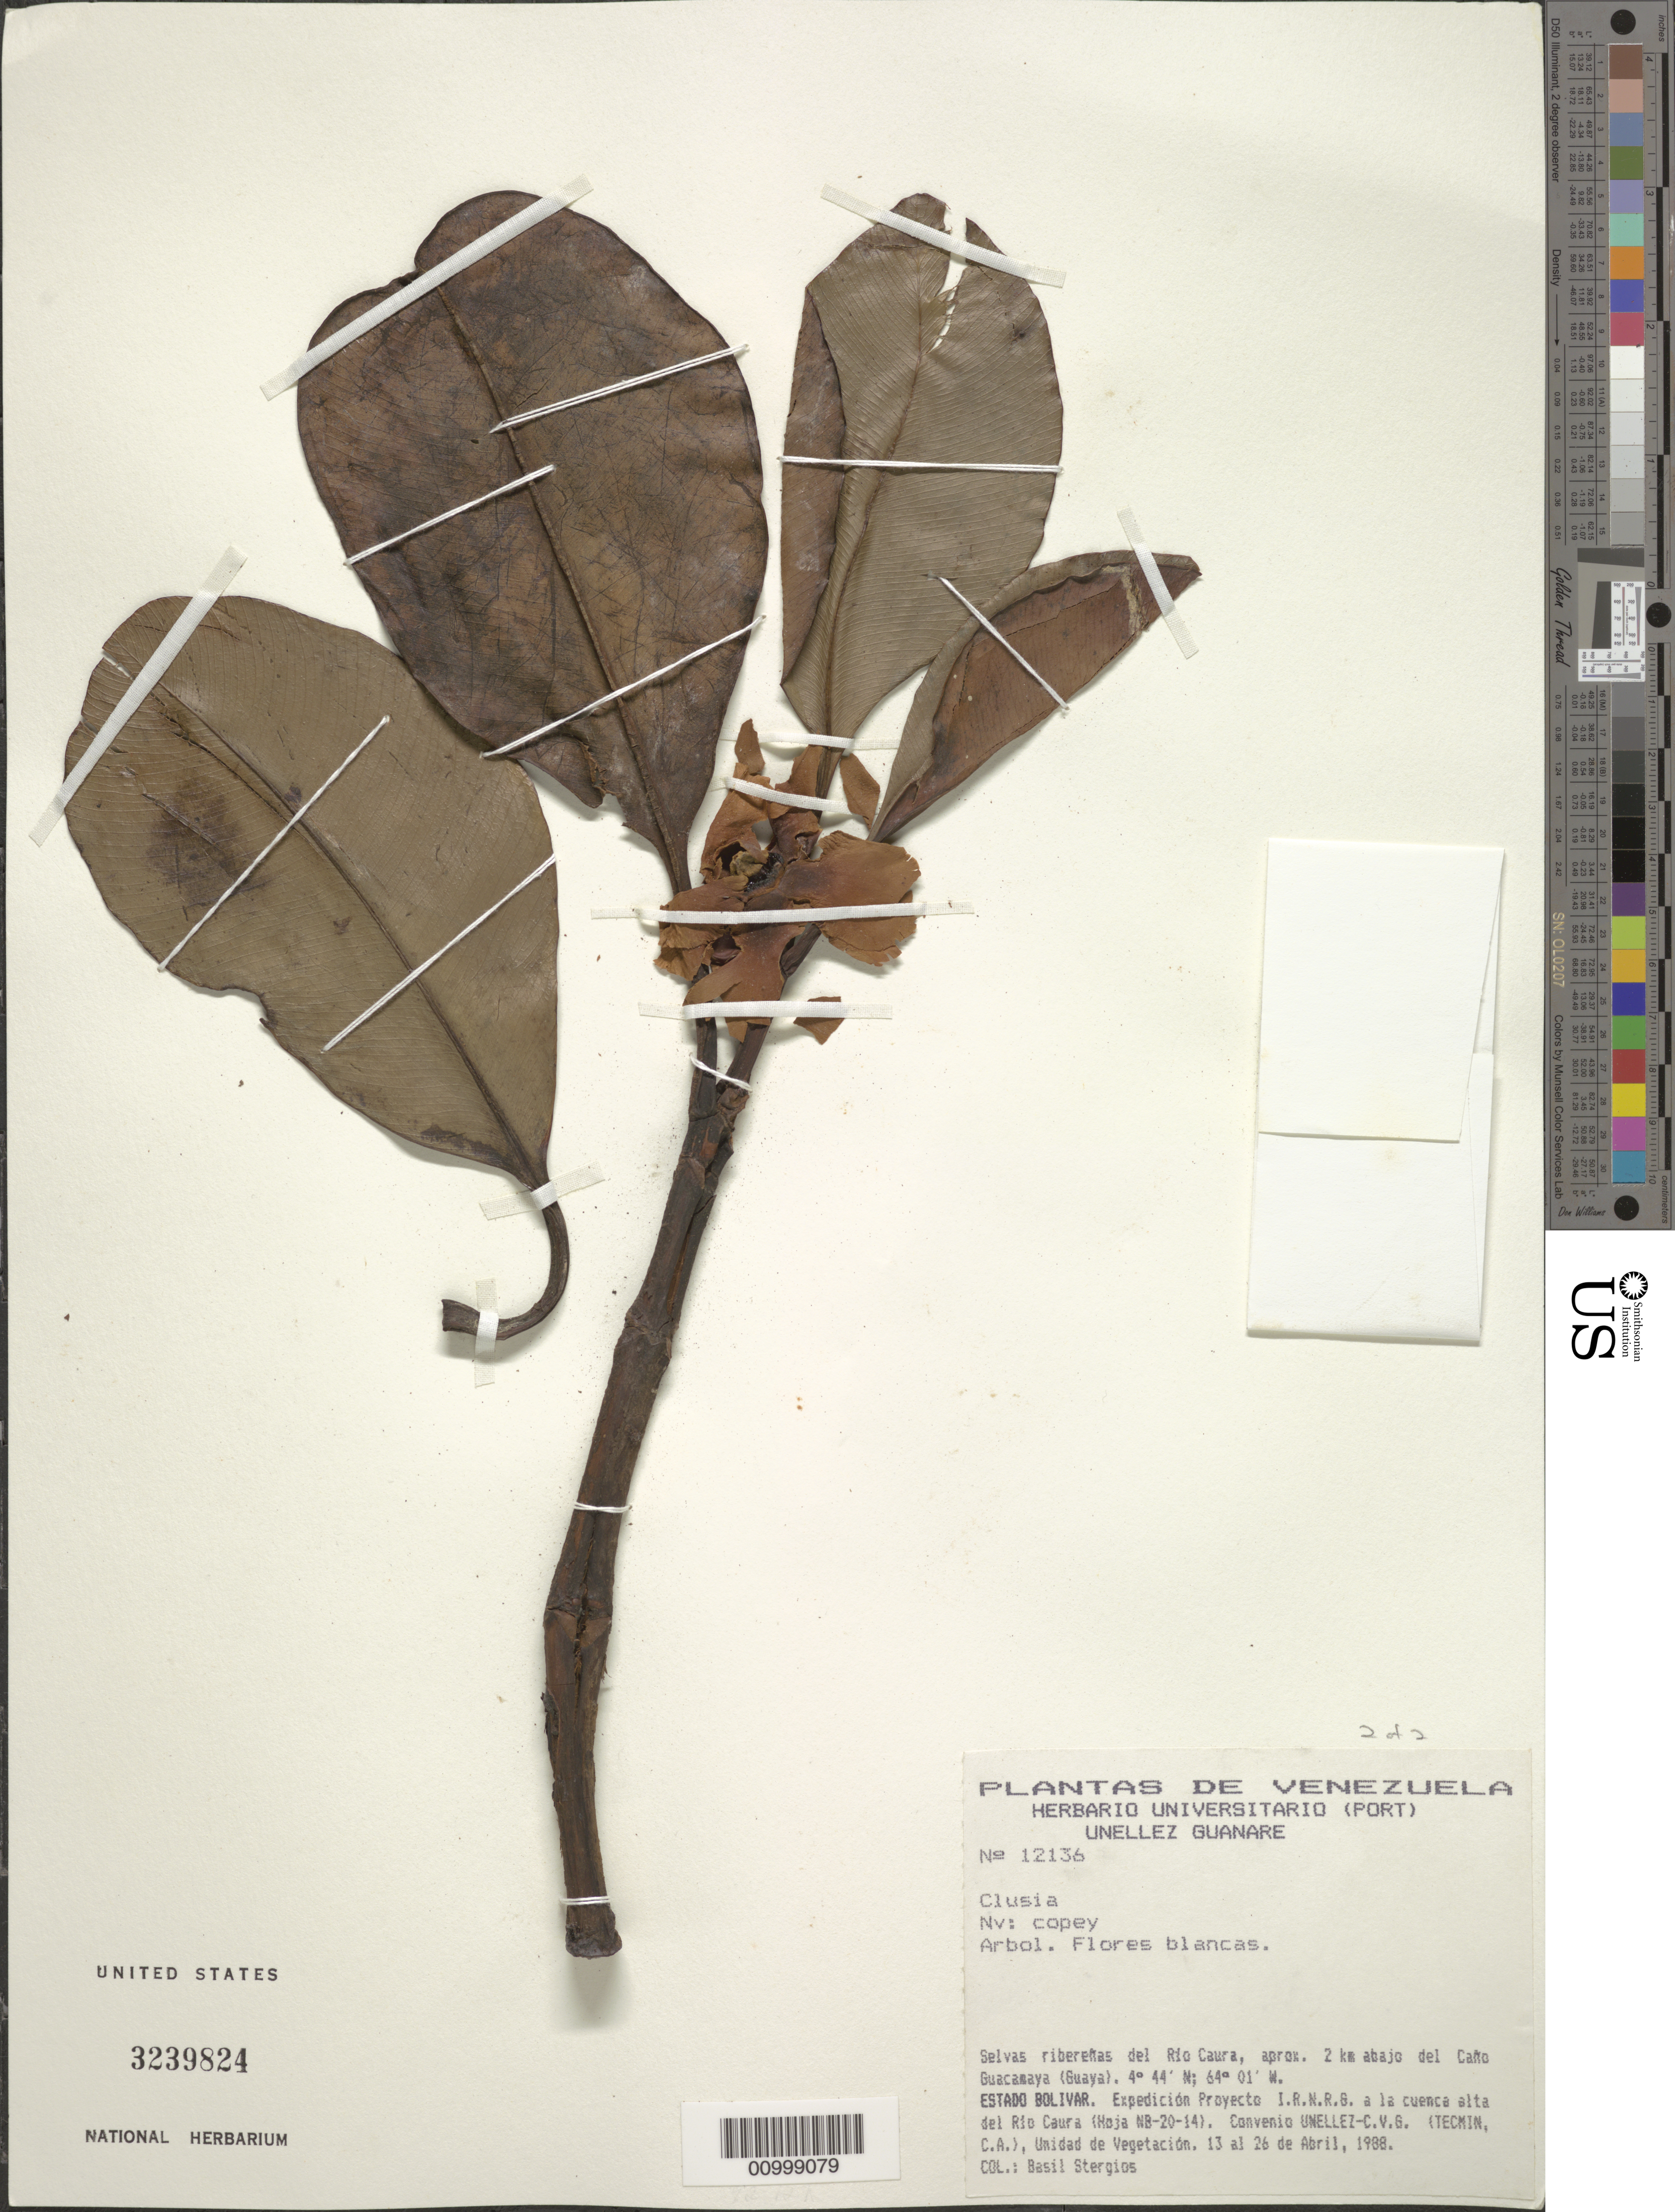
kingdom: Plantae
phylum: Tracheophyta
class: Magnoliopsida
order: Malpighiales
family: Clusiaceae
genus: Clusia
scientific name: Clusia sp.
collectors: B. G. Stergios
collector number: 12136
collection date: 1988-04-13/1988-04-26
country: Venezuela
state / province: Bolivar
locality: Rio Caura, aprox. 2 km abajo del Cano Guacamaya (Guaya)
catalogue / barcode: US 3239824